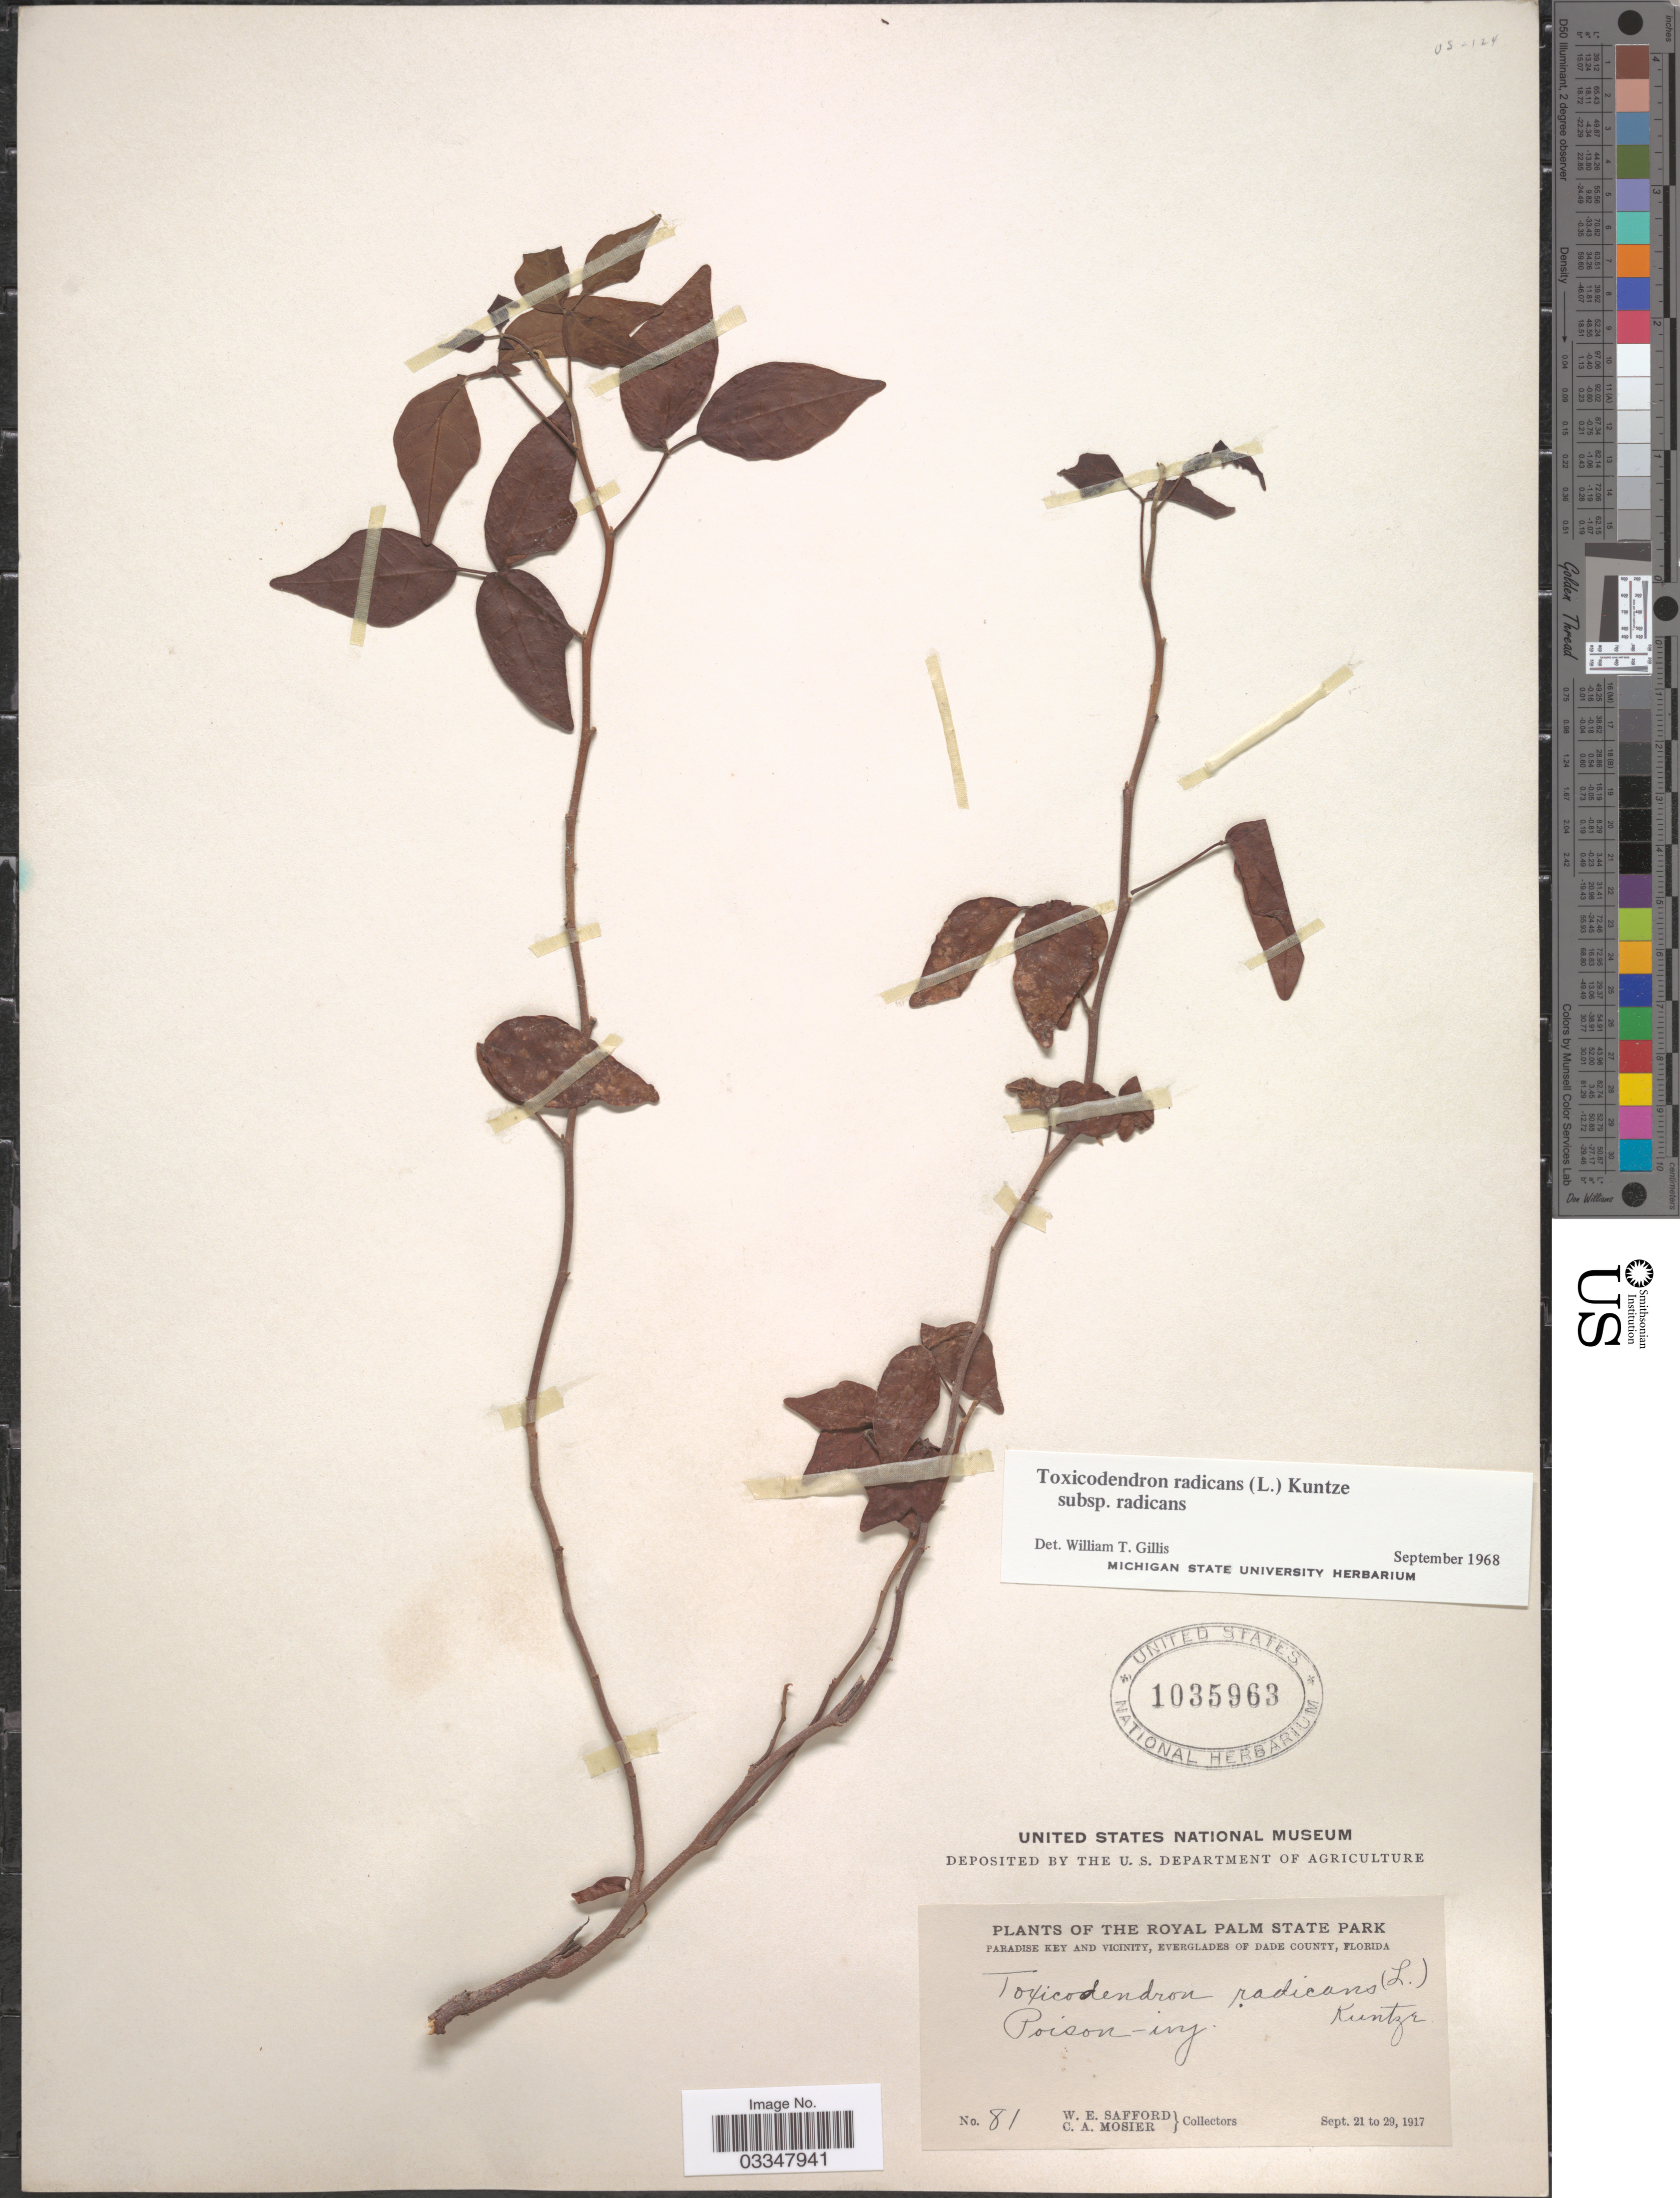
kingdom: Plantae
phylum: Tracheophyta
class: Magnoliopsida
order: Sapindales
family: Anacardiaceae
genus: Toxicodendron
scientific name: Toxicodendron radicans subsp. radicans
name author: (L.) Kuntze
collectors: W. E. Safford & C. A. Mosier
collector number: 81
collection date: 1917-09-21/1917-09-29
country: United States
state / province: Florida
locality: The Royal Palm State Park. Paradise Key and vicinity, Everglades of Dade County.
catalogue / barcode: US 1035963